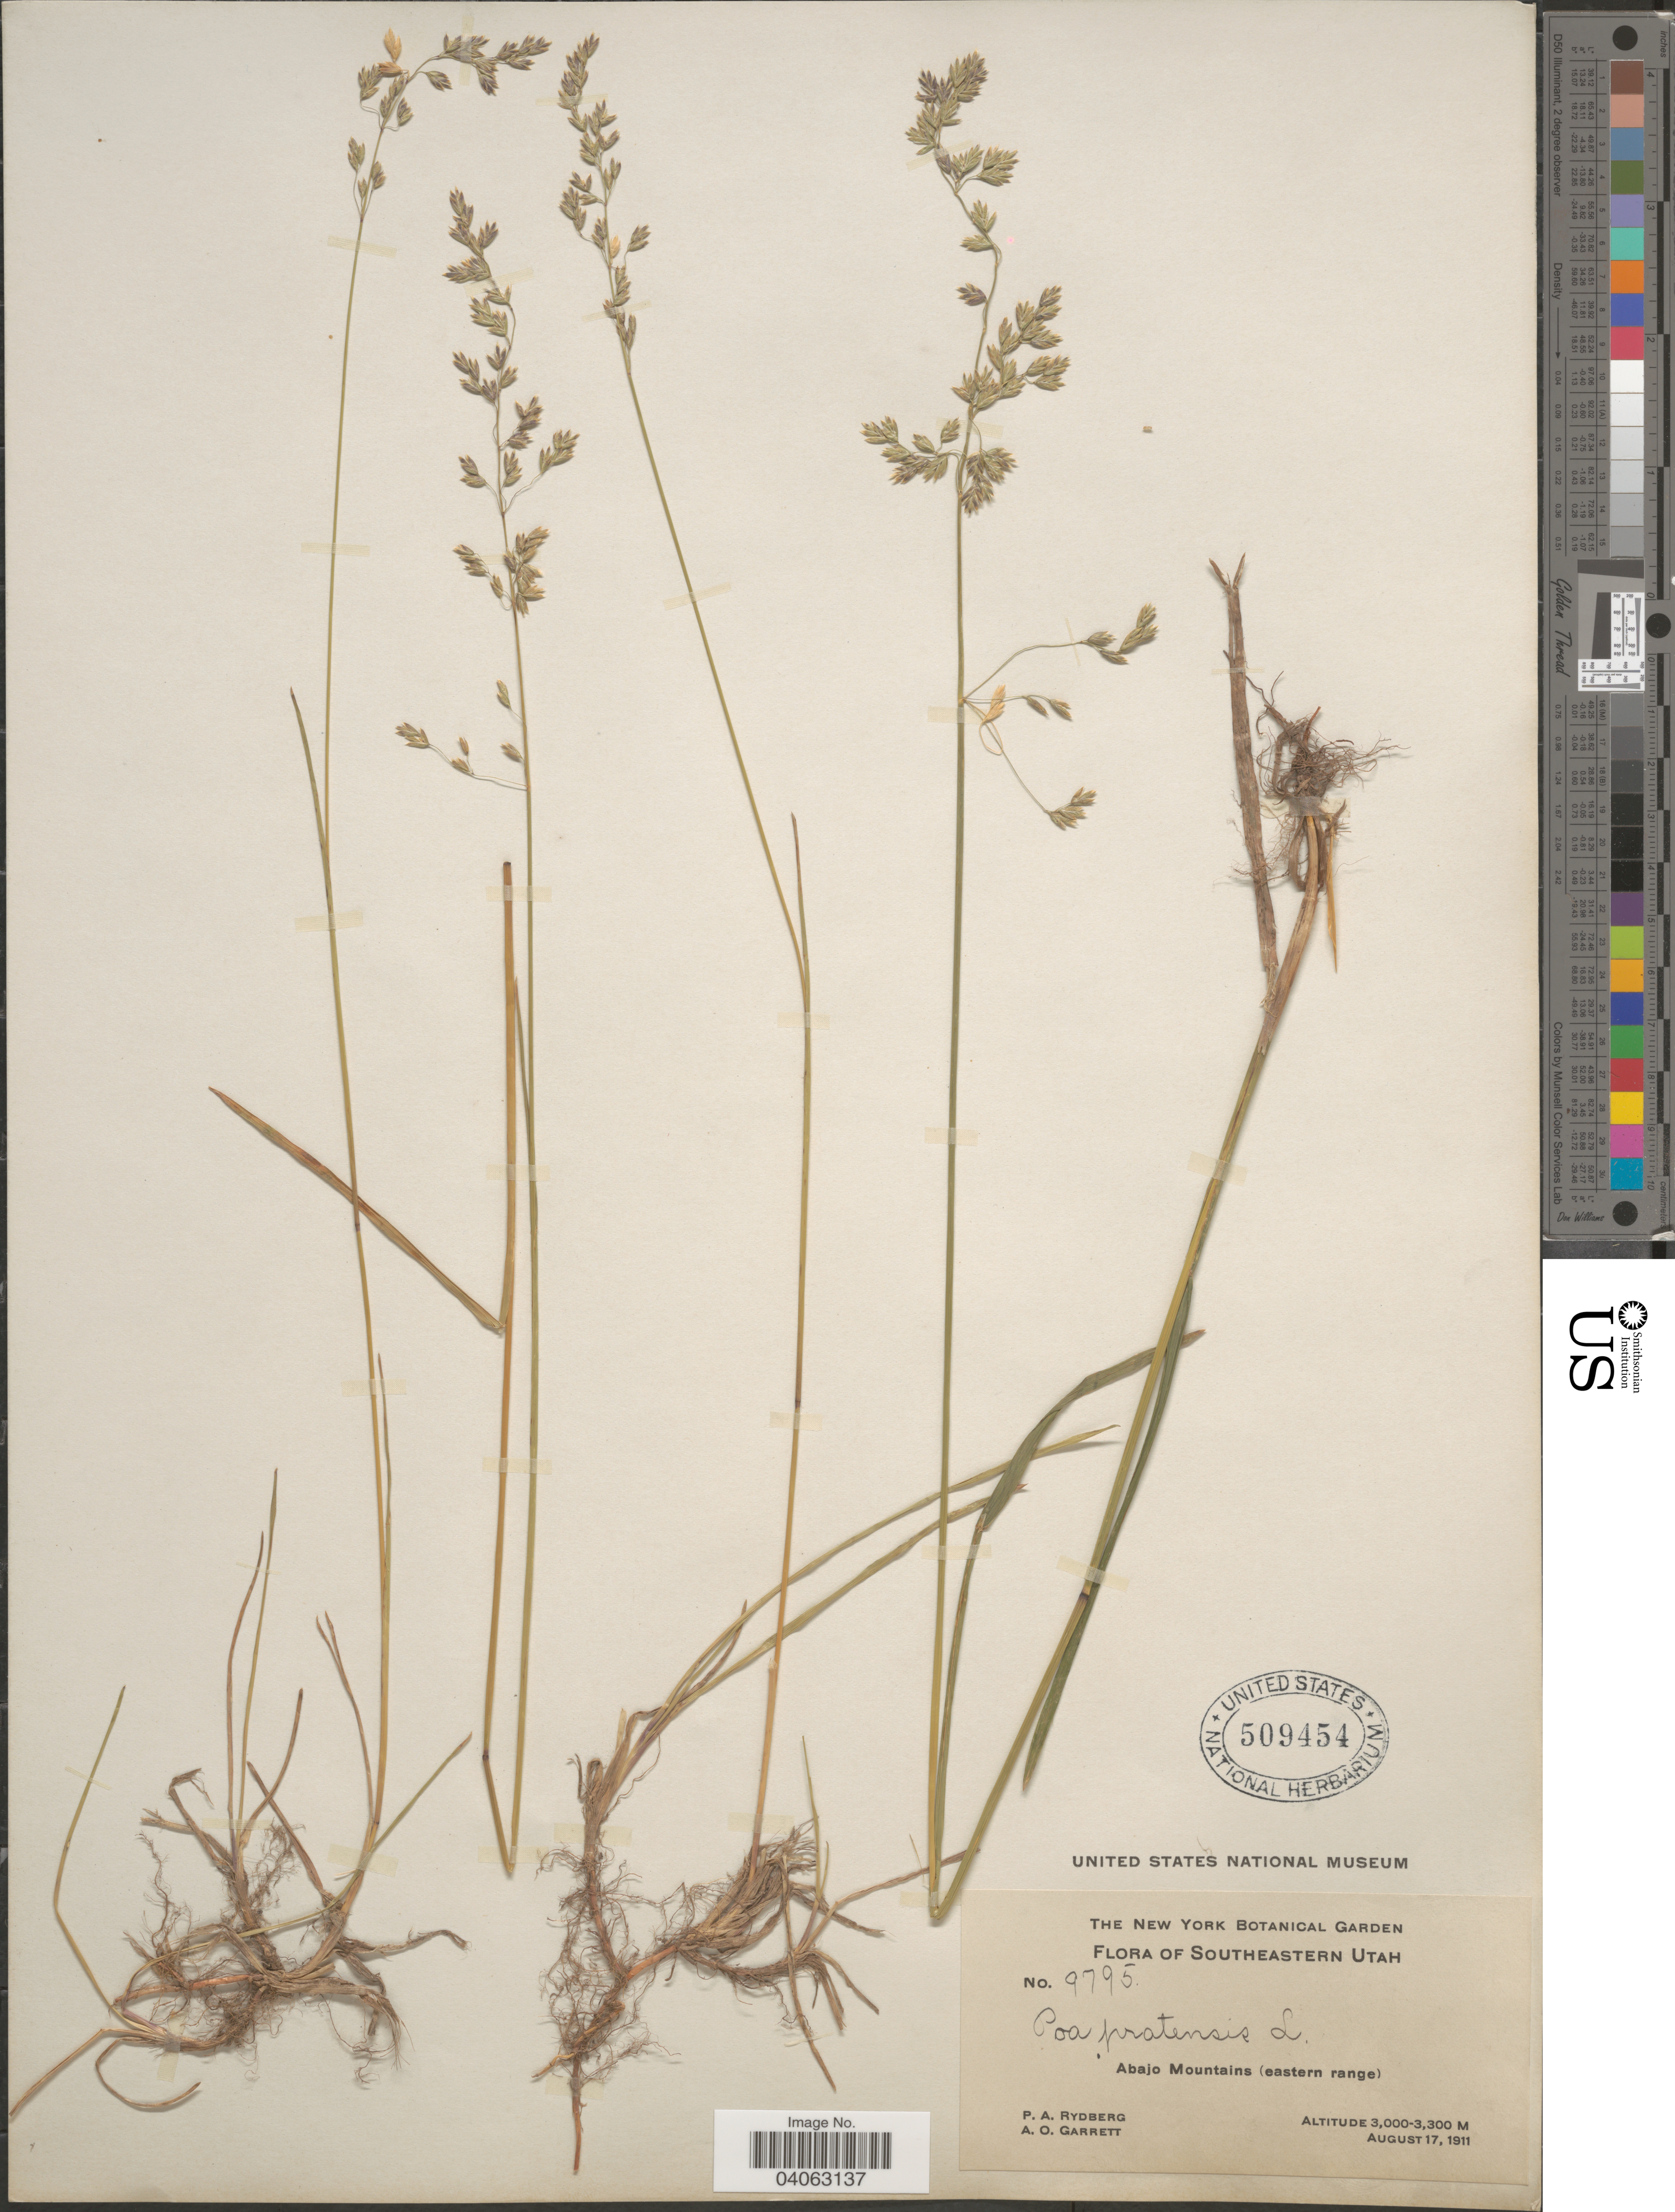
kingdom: Plantae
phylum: Tracheophyta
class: Liliopsida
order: Poales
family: Poaceae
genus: Poa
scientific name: Poa pratensis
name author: L.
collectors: P. A. Rydberg & A. O. Garrett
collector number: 9795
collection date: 1911-08-17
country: United States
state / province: Utah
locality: Southeastern Utah. Abajo Mountains (eastern range).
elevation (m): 3000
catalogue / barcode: US 509454